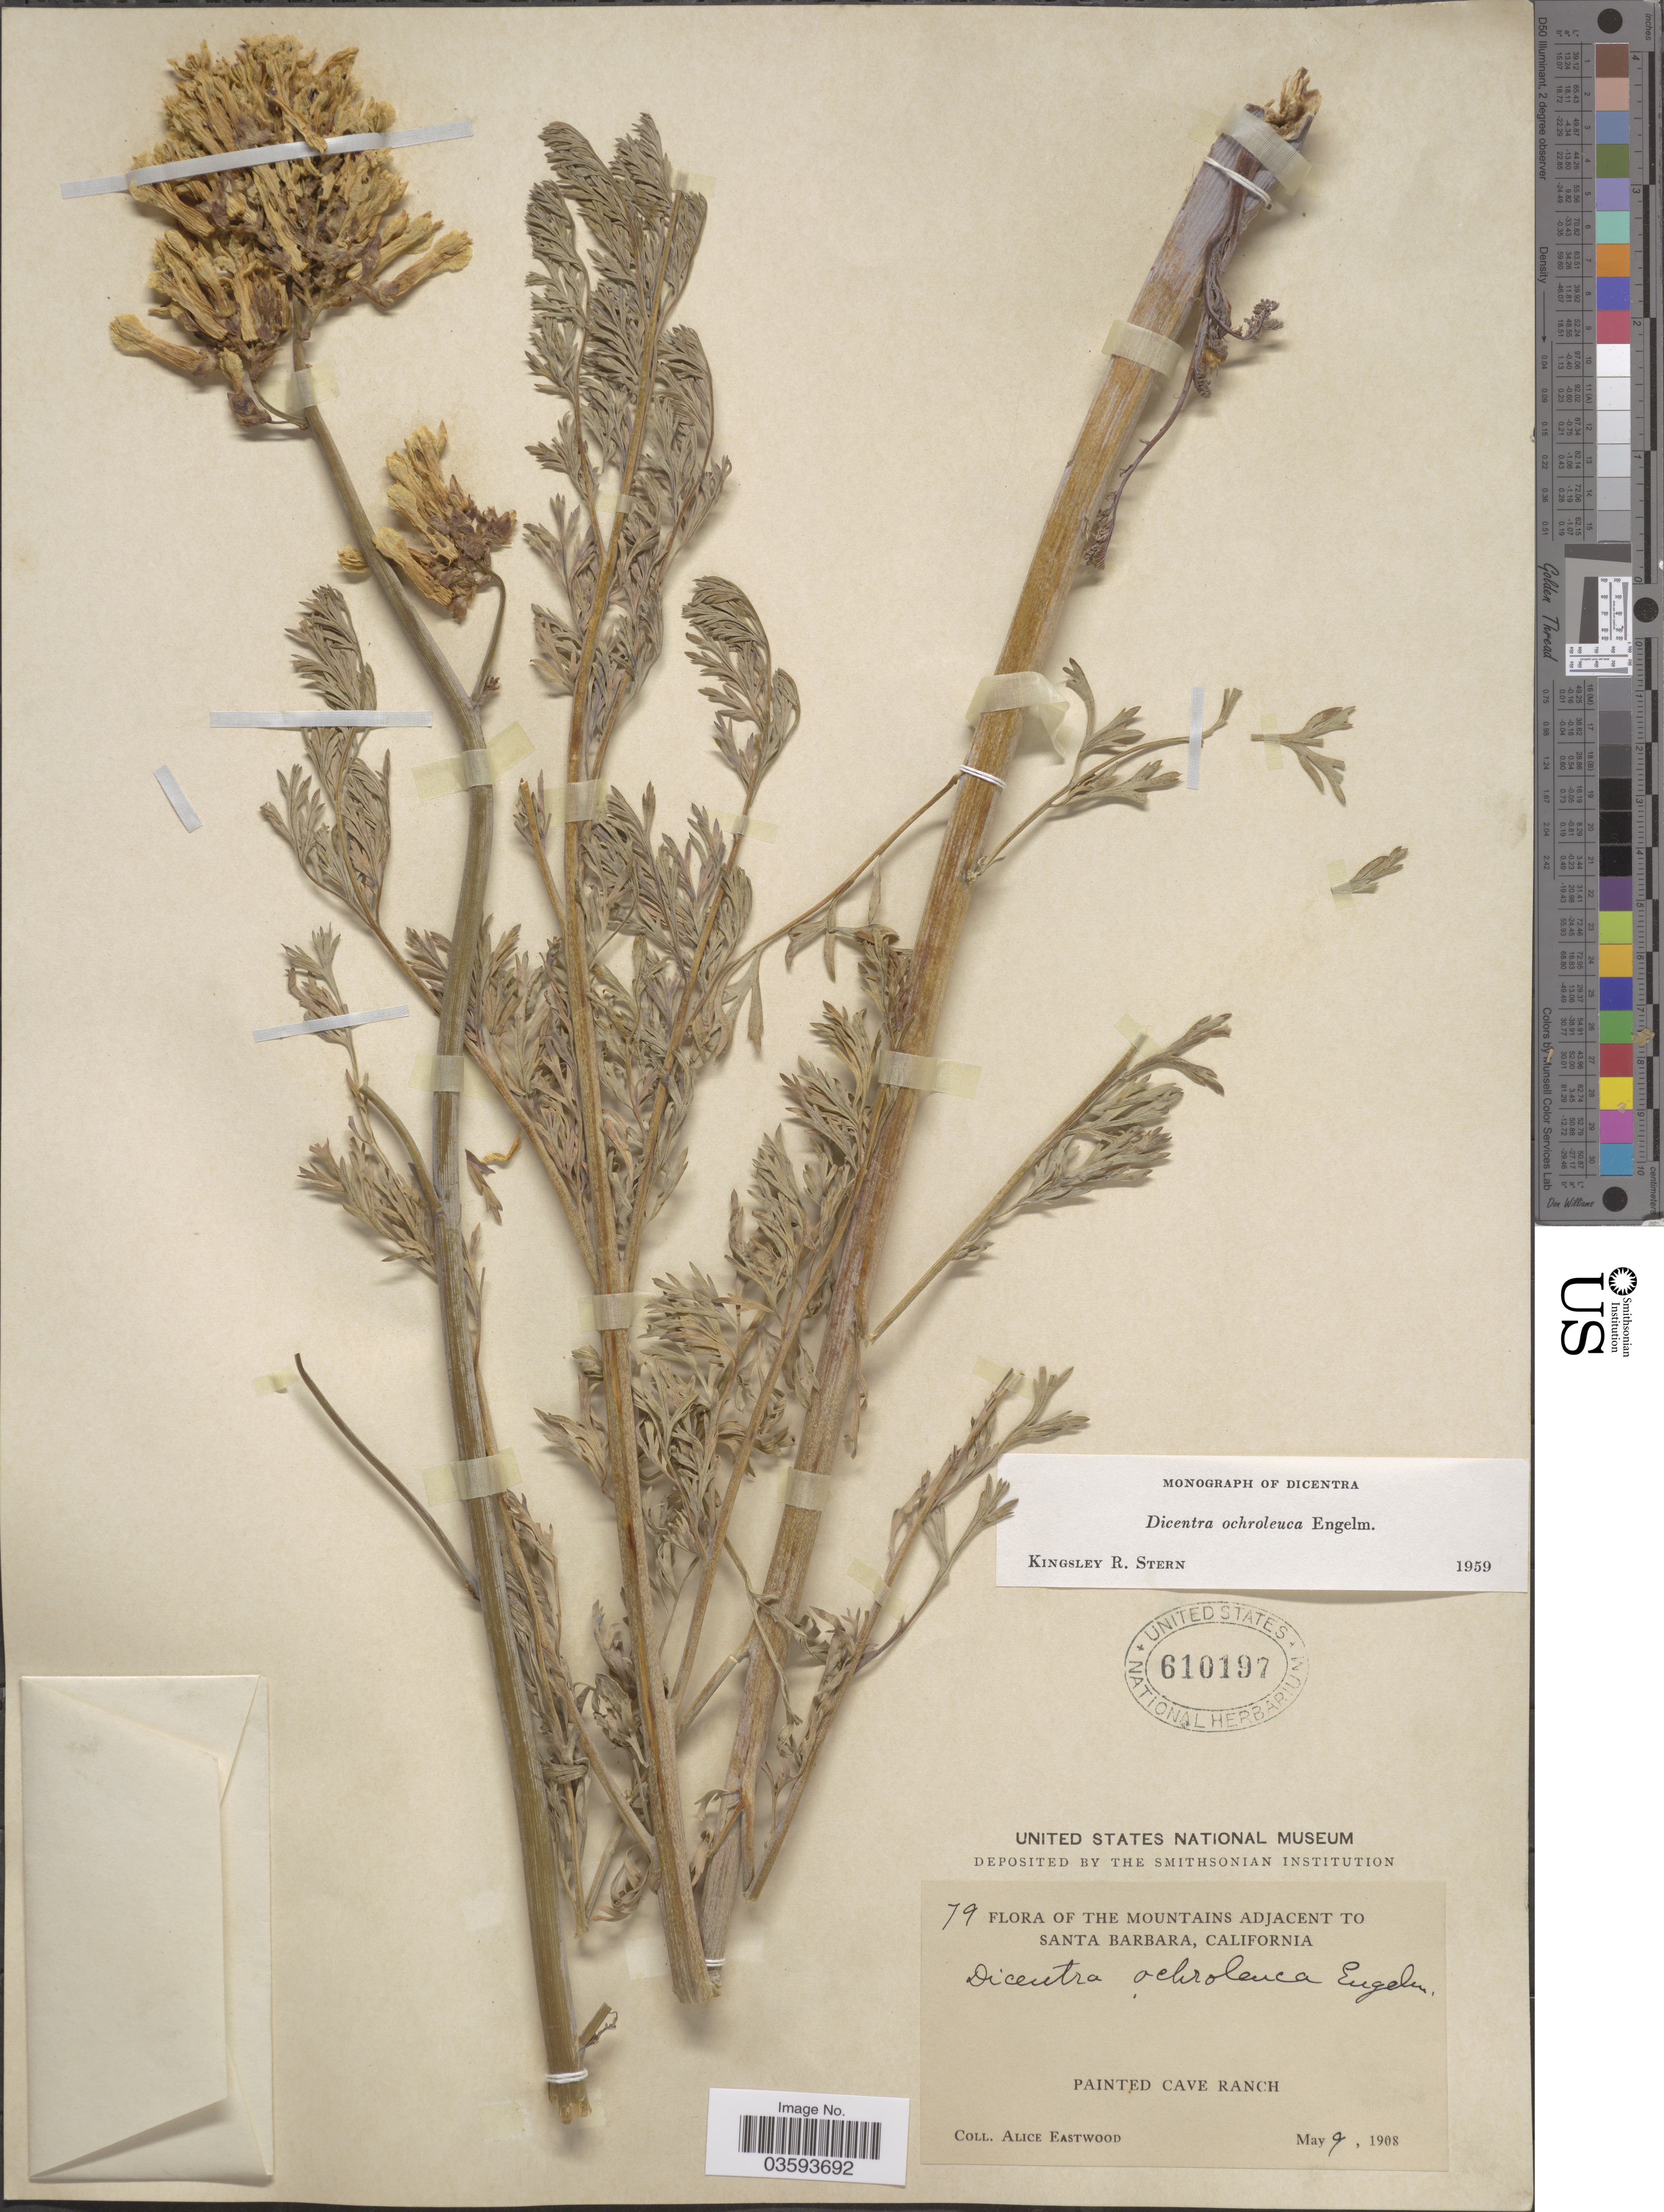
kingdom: Plantae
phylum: Tracheophyta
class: Magnoliopsida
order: Ranunculales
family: Papaveraceae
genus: Dicentra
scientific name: Dicentra ochroleuca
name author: Engelm.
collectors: A. Eastwood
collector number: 79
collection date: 1908-05-09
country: United States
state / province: California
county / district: Santa Barbara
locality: The Mountains adjacent to Santa Barbara. Painted Cave Ranch.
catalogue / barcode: US 610197